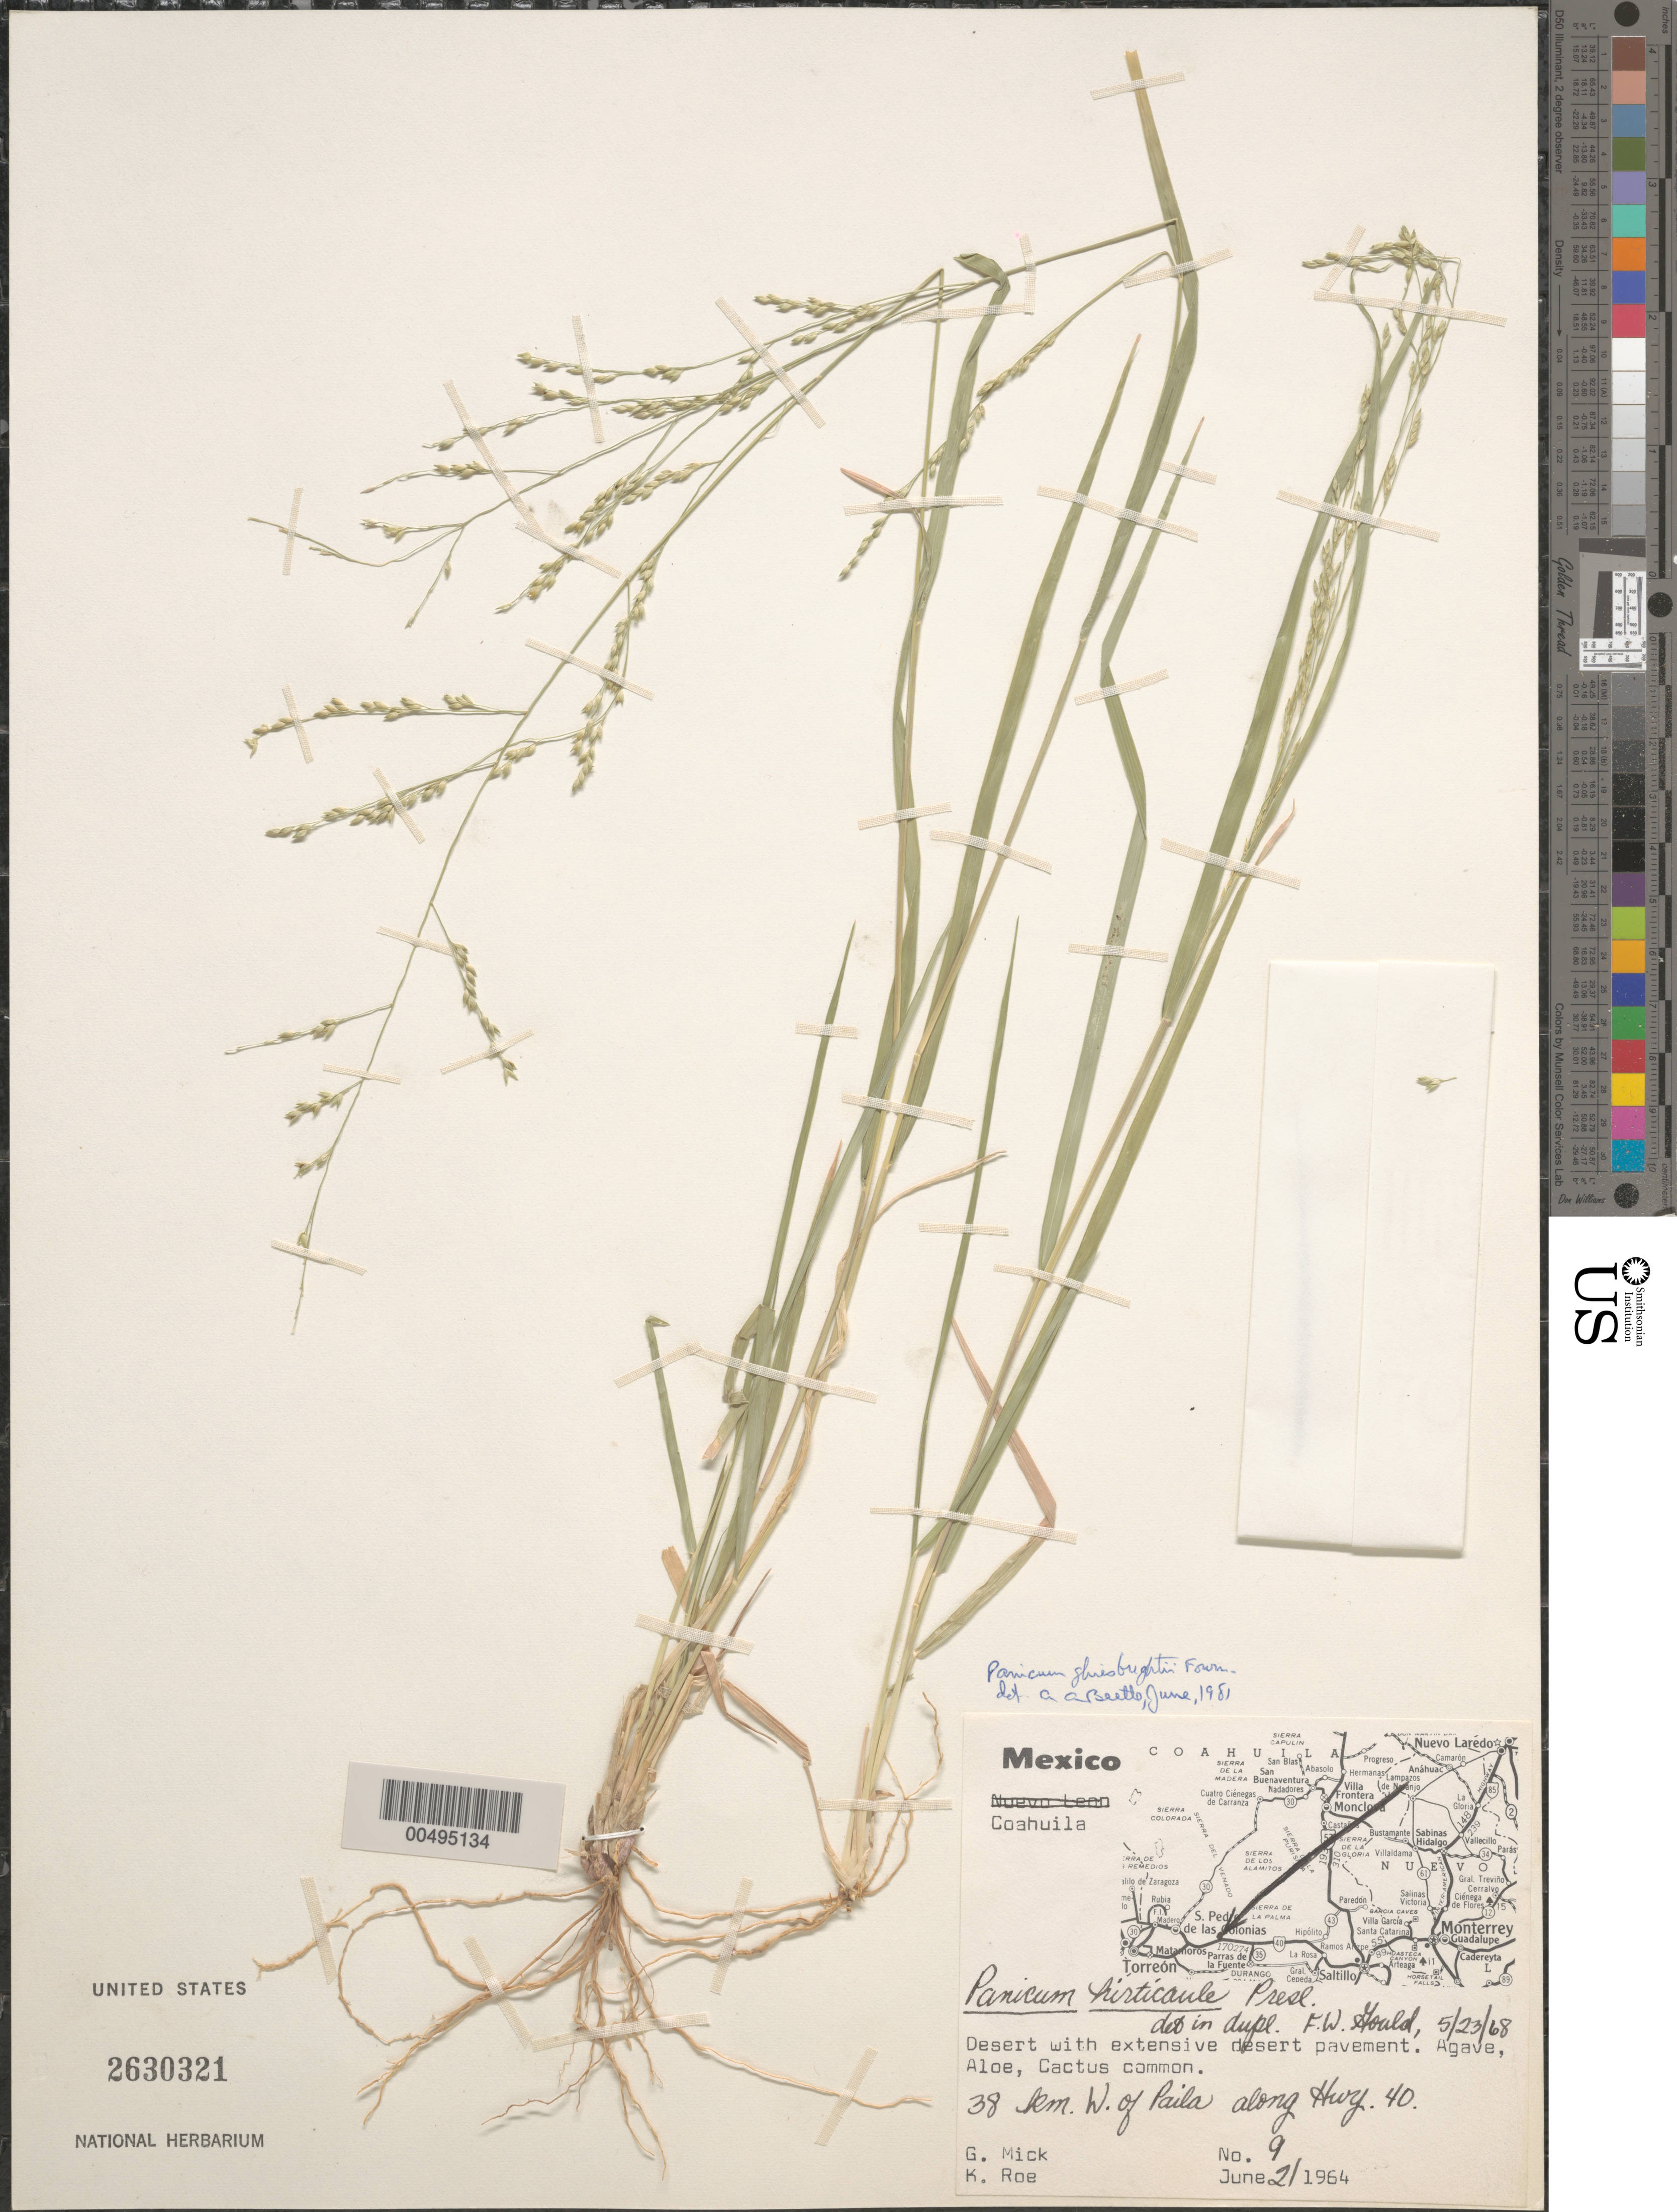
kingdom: Plantae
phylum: Tracheophyta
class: Liliopsida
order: Poales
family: Poaceae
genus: Panicum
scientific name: Panicum ghiesbreghtii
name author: E. Fourn.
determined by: Beetle, Alan A.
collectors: G. Mick & K. E. Roe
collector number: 9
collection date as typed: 21 Jun 1964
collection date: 1964-06-21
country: Mexico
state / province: Coahuila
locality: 38 km W of Paila along Hwy 40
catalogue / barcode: US 2630321